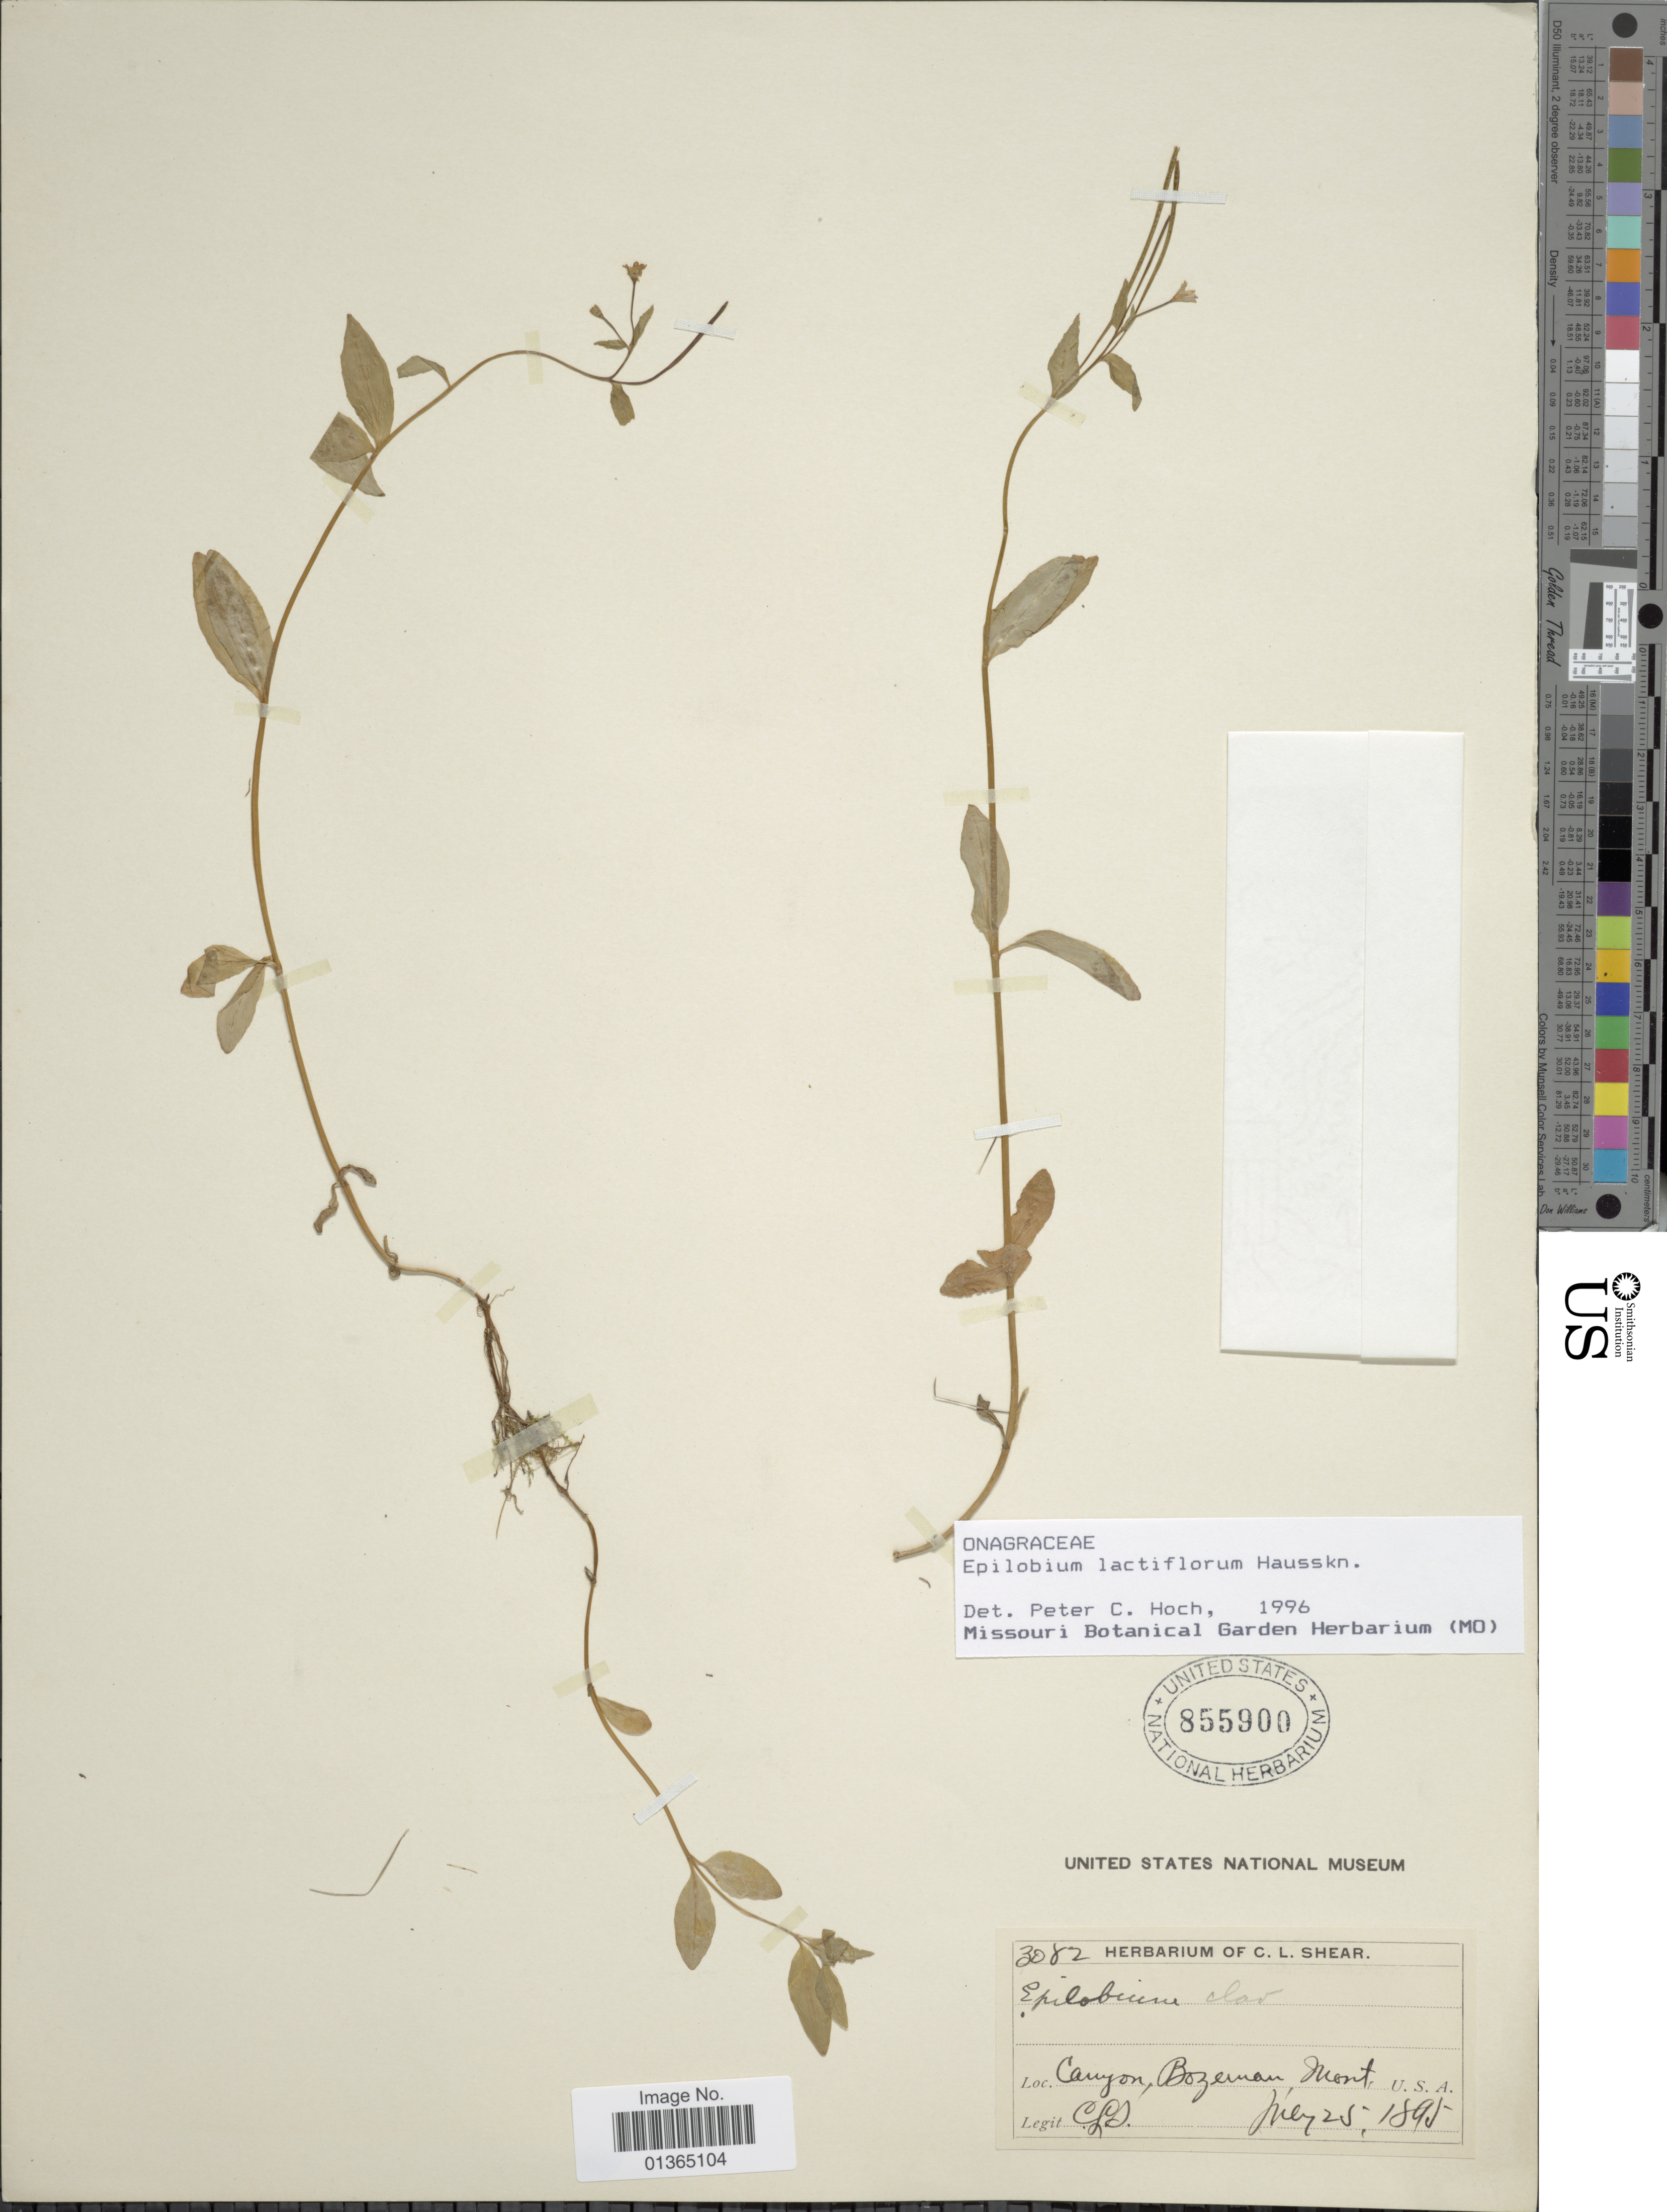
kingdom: Plantae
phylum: Tracheophyta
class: Magnoliopsida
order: Myrtales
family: Onagraceae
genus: Epilobium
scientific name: Epilobium lactiflorum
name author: Hausskn.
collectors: C. L. Shear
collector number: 3082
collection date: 1895-07-25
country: United States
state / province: Montana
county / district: Gallatin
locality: Canyon, Bozeman.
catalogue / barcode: US 855900